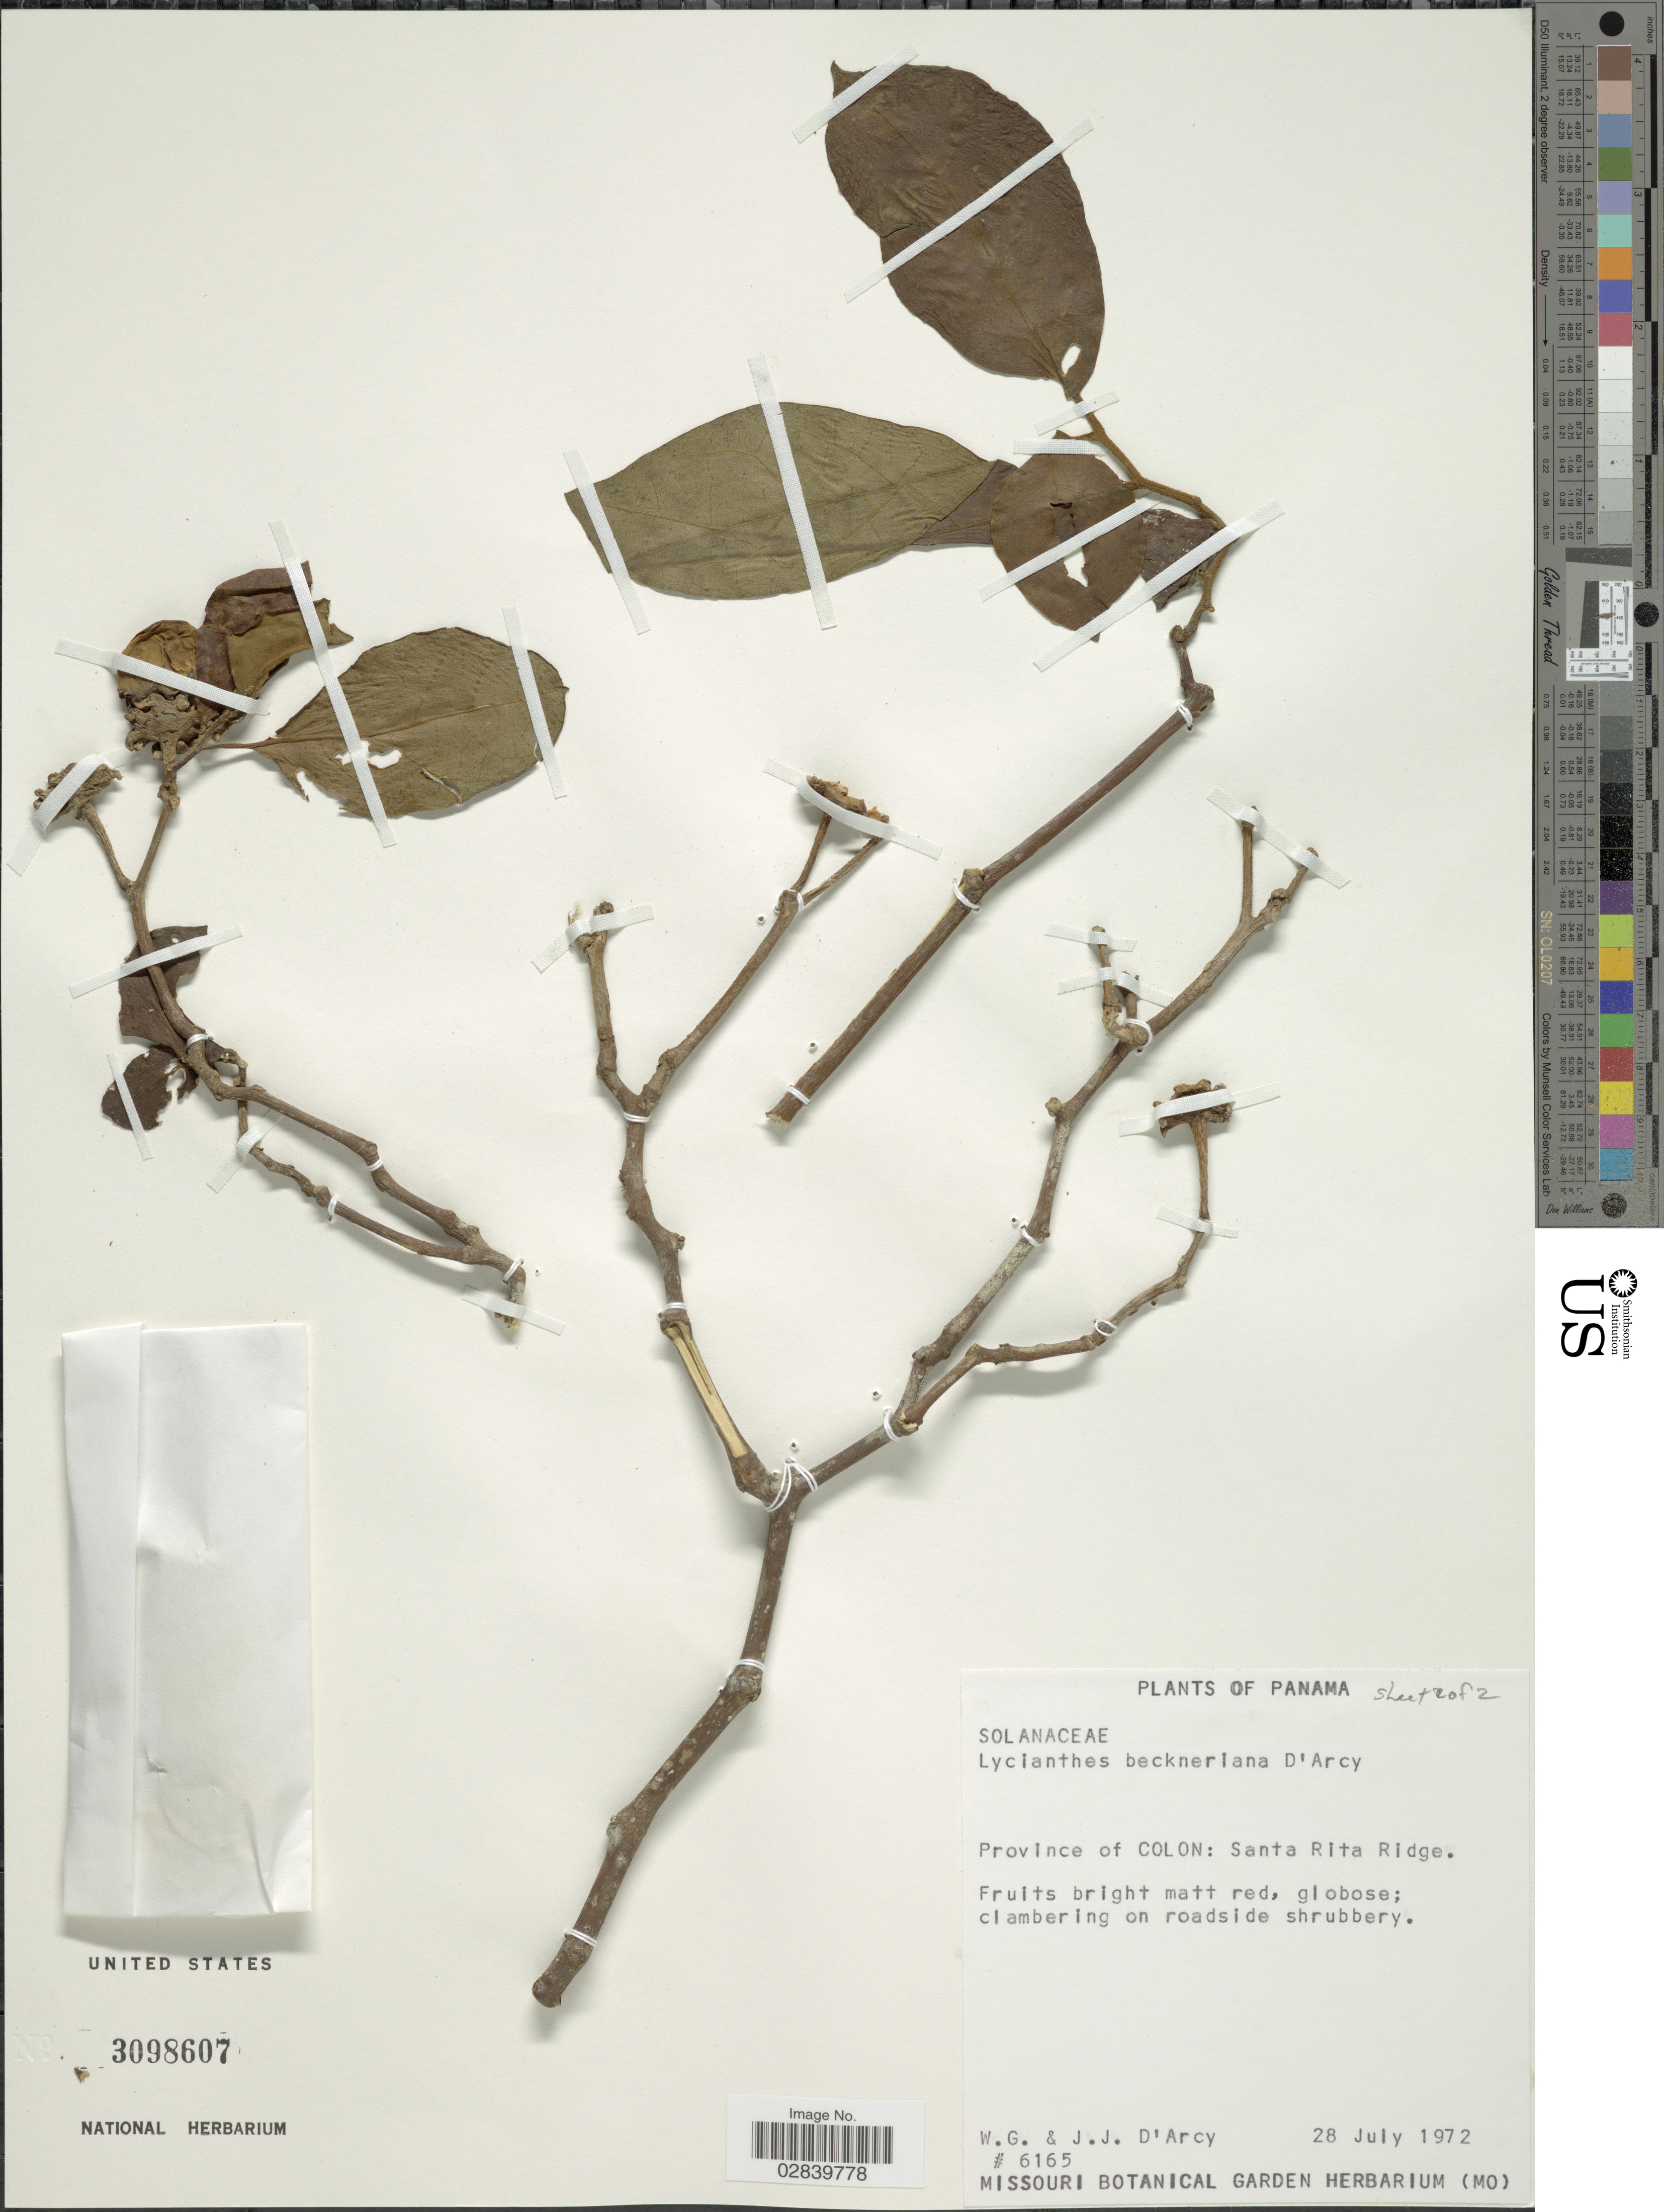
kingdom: Plantae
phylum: Tracheophyta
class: Magnoliopsida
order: Solanales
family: Solanaceae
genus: Lycianthes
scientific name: Lycianthes beckneriana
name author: D'Arcy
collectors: W. G. D'Arcy & J. J. D'Arcy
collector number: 6165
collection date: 1972-07-28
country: Panama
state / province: Colón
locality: Province of Colon: Santa Rita Ridge.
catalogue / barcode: US 3098607